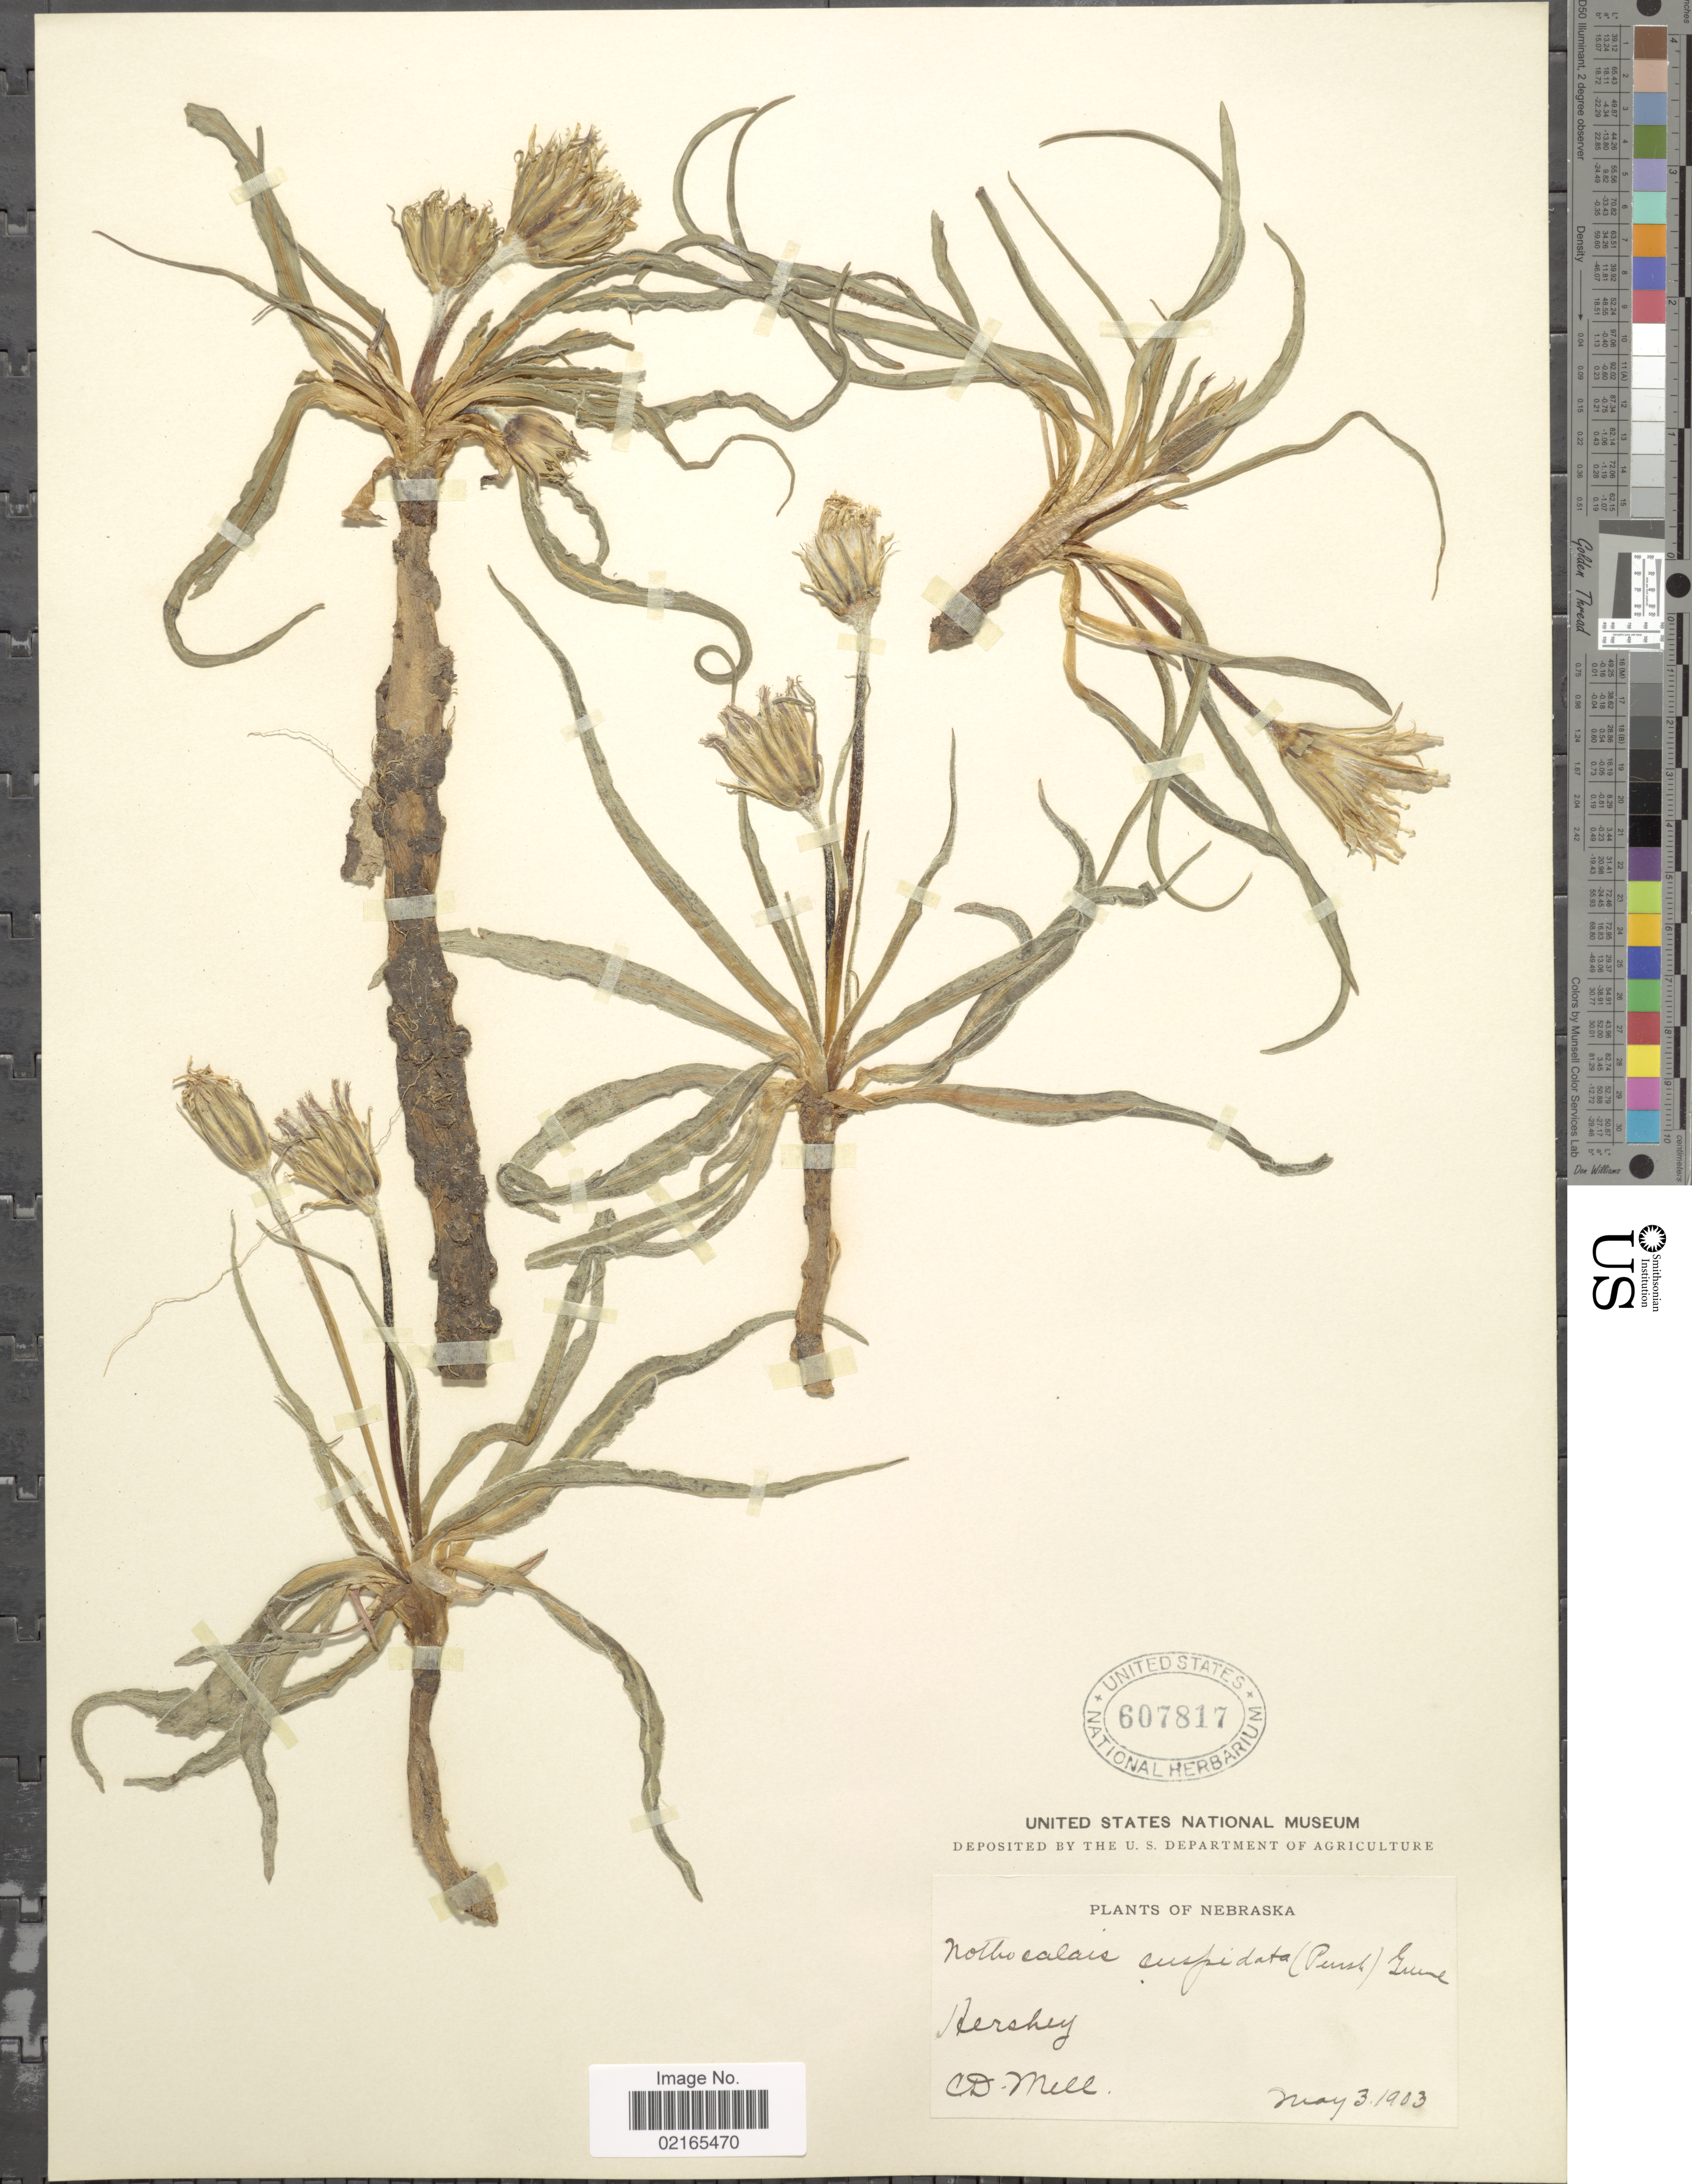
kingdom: Plantae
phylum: Tracheophyta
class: Magnoliopsida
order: Asterales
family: Asteraceae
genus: Nothocalais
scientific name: Nothocalais cuspidata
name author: (Pursh) Greene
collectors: C. D. Mell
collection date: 1903-05-03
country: United States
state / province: Nebraska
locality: Hershey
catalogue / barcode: US 607817